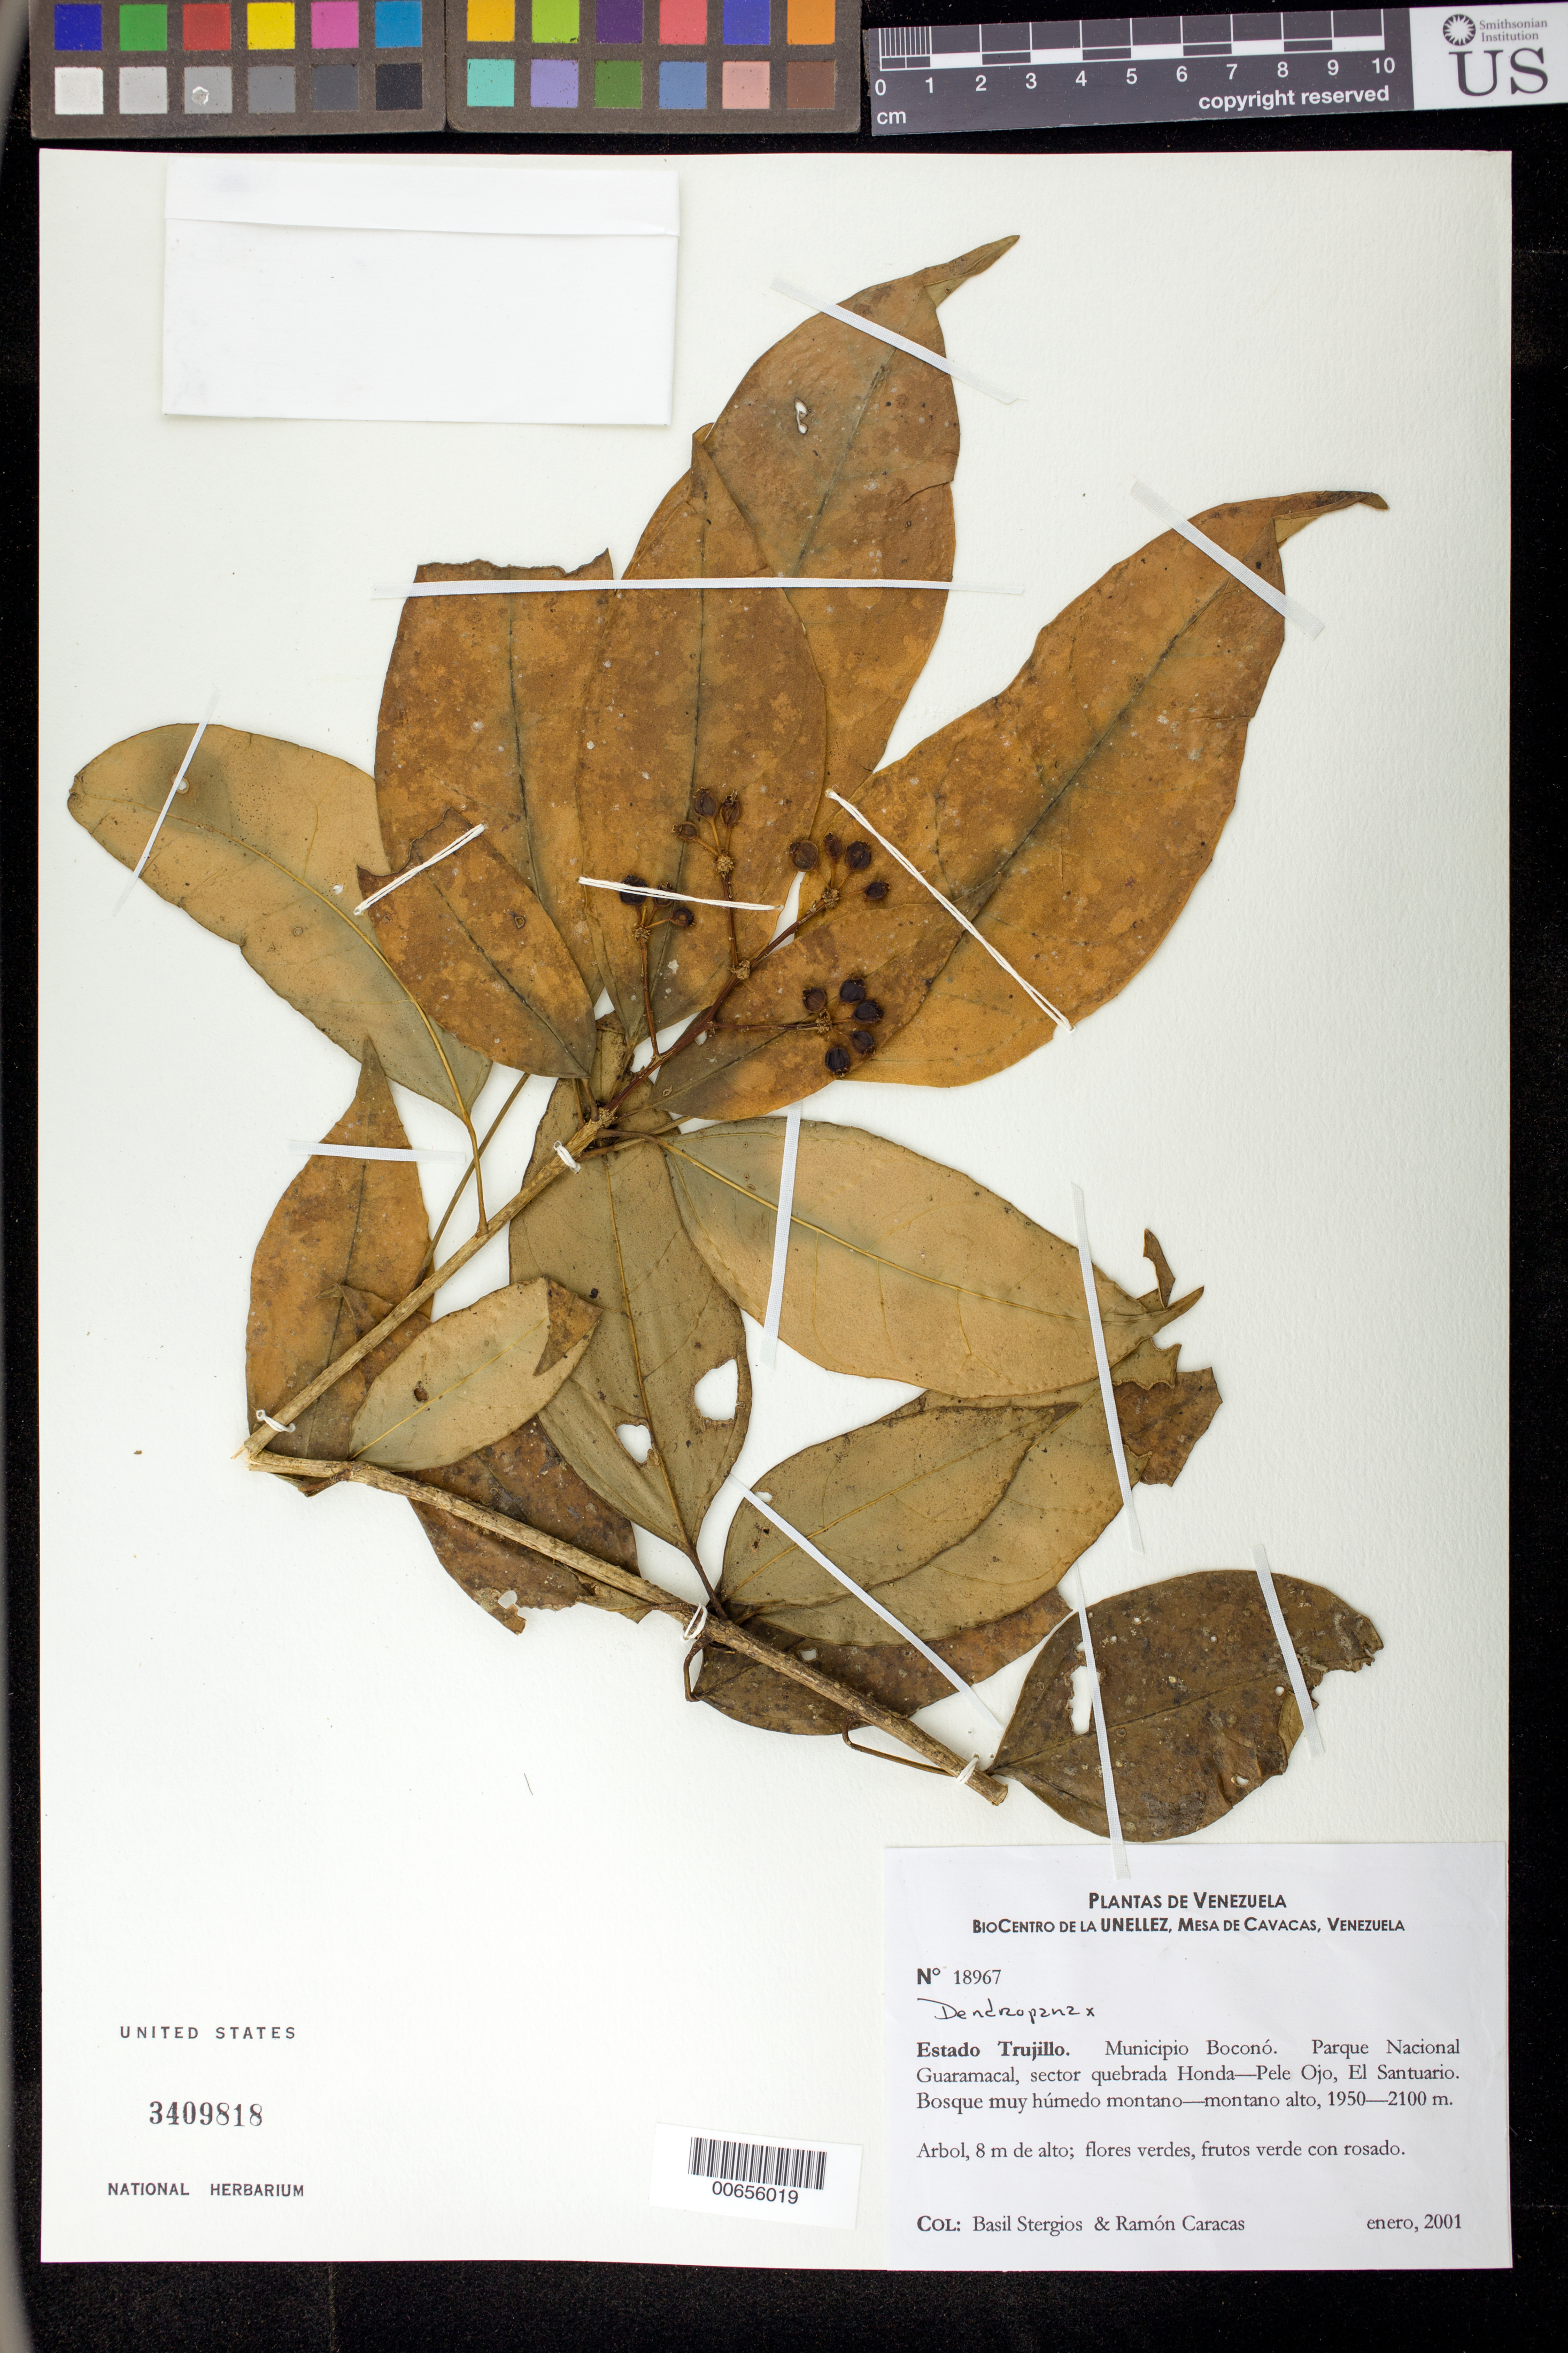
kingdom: Plantae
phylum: Tracheophyta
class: Magnoliopsida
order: Apiales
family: Araliaceae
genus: Dendropanax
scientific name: Dendropanax sp.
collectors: B. G. Stergios & R. Caracas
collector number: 18967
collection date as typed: Jan 2001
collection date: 2001-01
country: Venezuela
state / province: Trujillo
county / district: Boconó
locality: Parque Nacional Guaramacal, sector quebrada Honda-Pele Ojo, El Santuario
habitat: Bosque muy húmedo montano-montano alto.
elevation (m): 1950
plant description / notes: GUYN, K, MER, MY, NY, PORT, US, VEN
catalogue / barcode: US 3409818